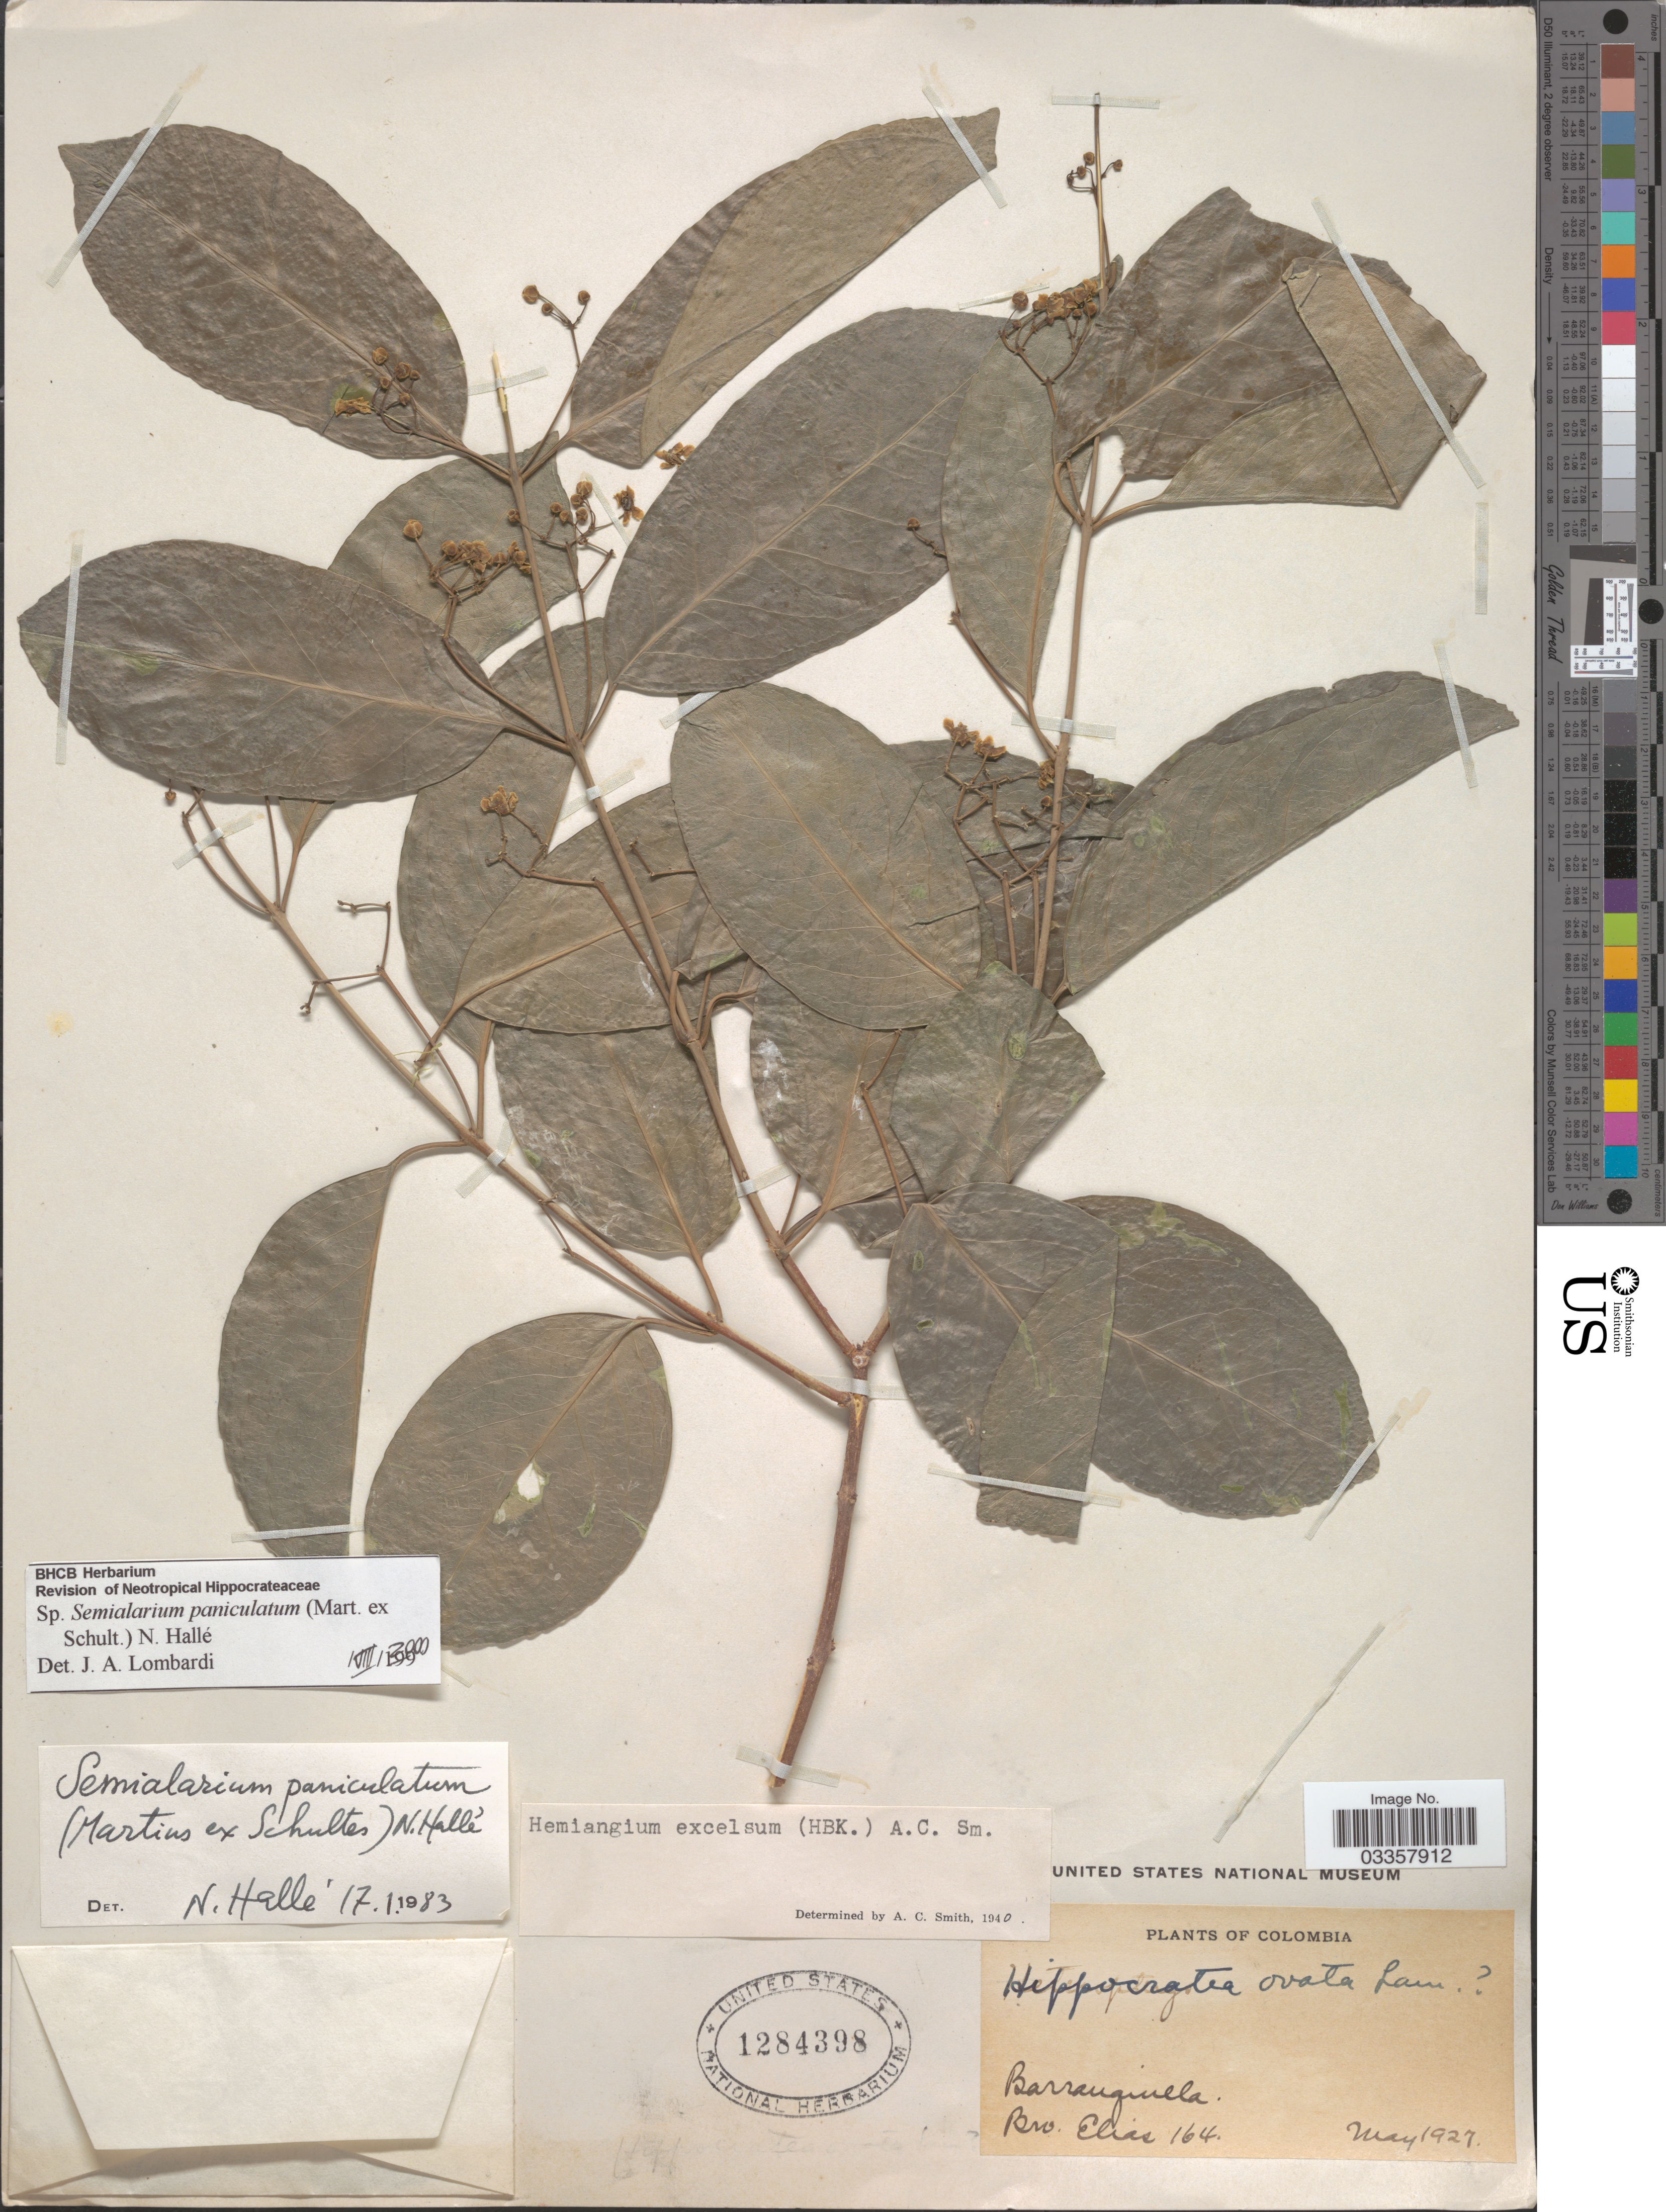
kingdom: Plantae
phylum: Tracheophyta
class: Magnoliopsida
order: Celastrales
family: Celastraceae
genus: Semialarium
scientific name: Semialarium paniculatum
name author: (Mart.) N. Hallé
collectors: Bro. Elias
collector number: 164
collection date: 1927-05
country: Colombia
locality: Barranquilla.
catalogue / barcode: US 1284398